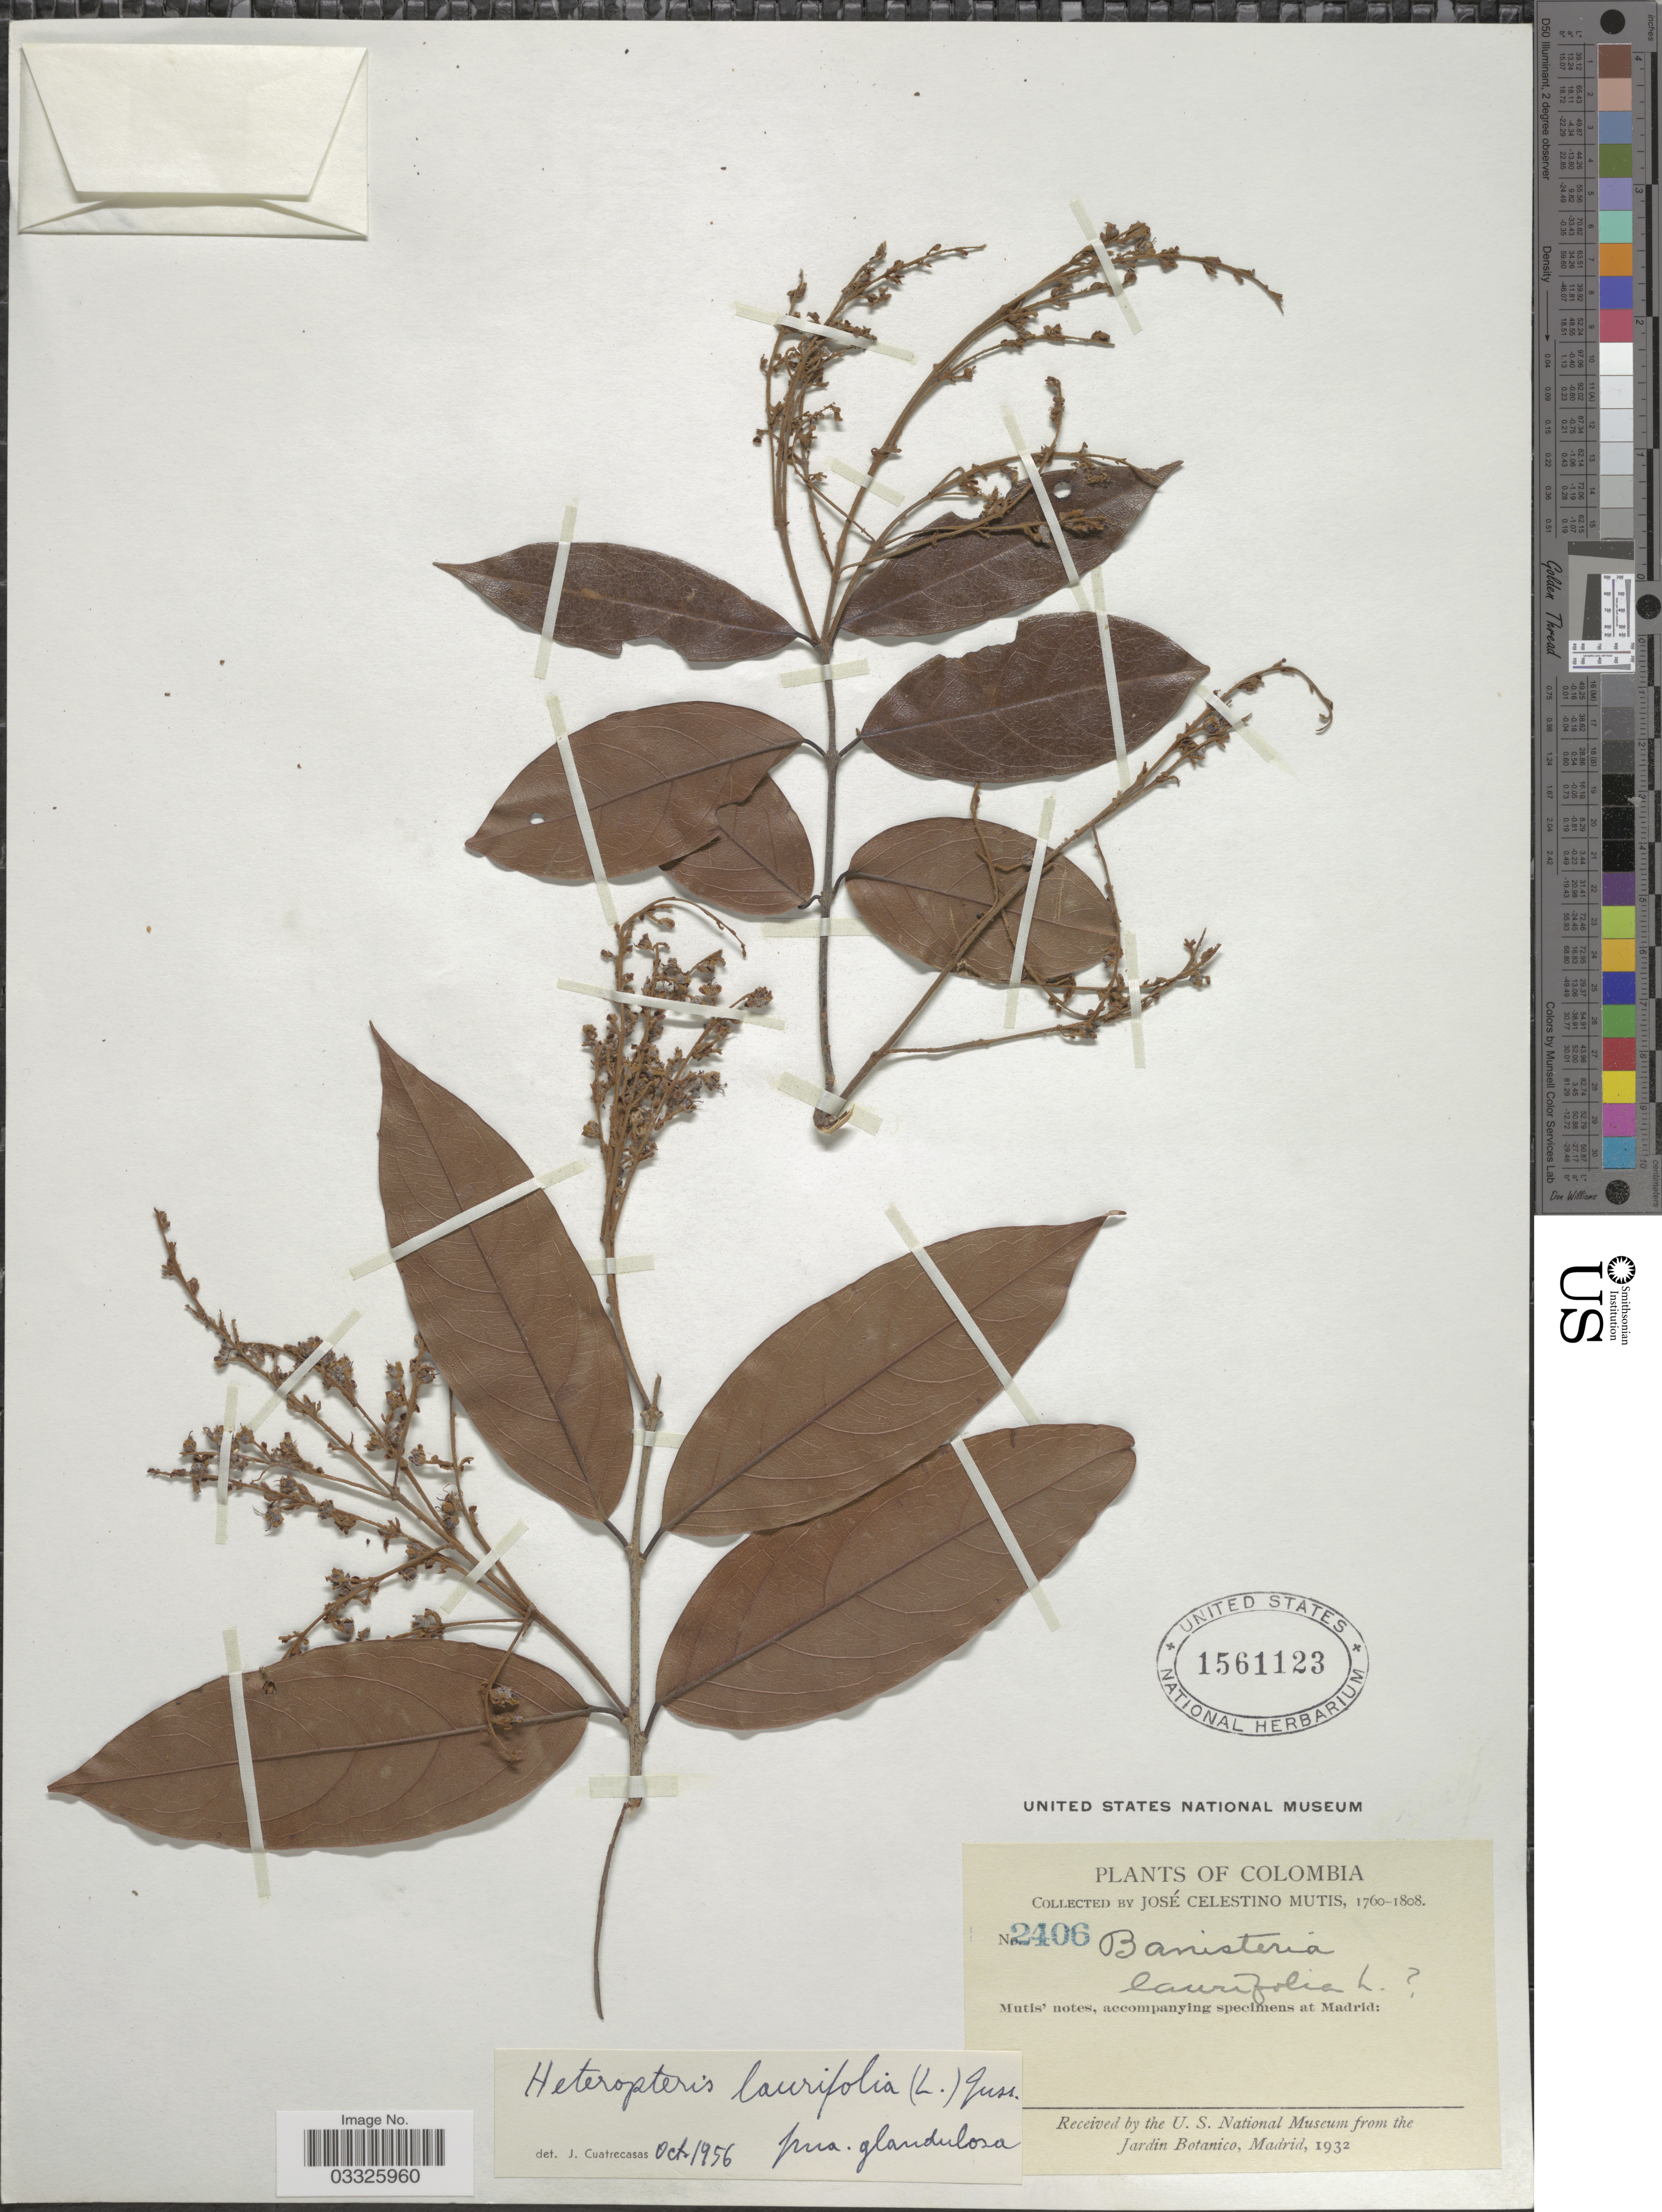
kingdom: Plantae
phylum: Tracheophyta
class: Magnoliopsida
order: Malpighiales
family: Malpighiaceae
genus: Heteropterys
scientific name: Heteropterys laurifolia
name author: (L.) A. Juss.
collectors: J. C. B. Mutis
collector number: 2406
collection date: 1760/1808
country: Colombia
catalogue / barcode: US 1561123